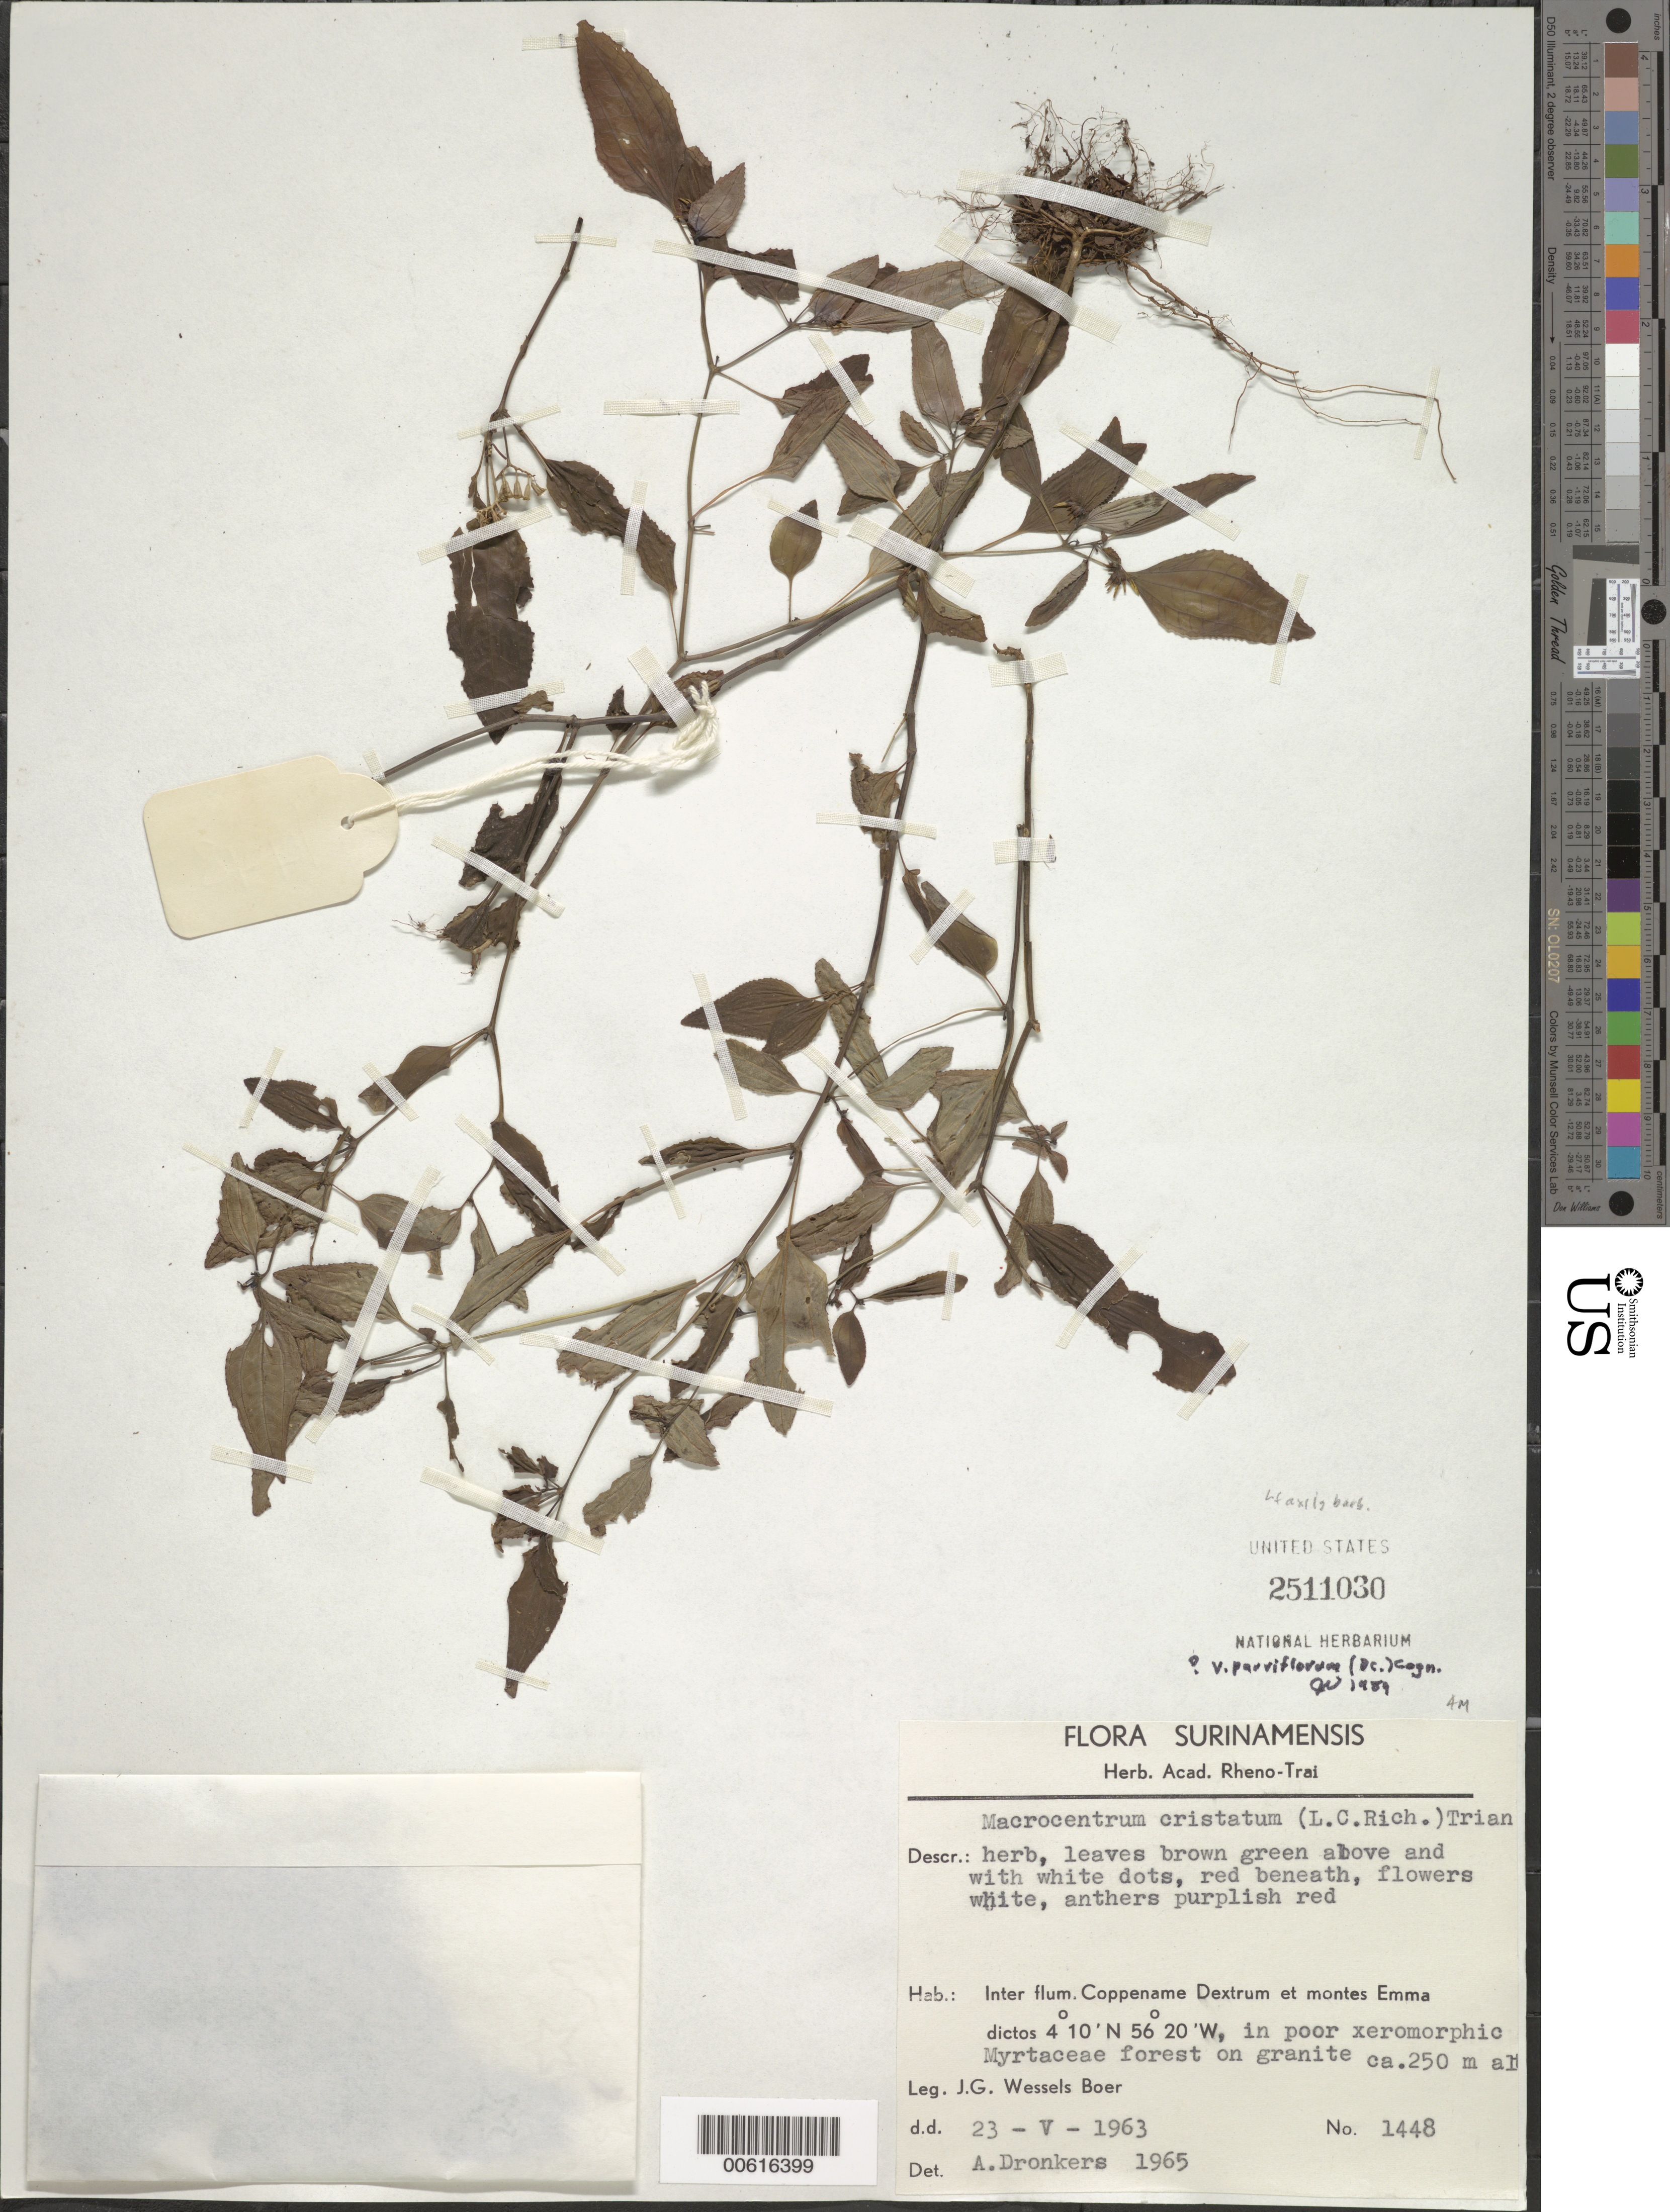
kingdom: Plantae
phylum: Tracheophyta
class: Magnoliopsida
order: Myrtales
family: Melastomataceae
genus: Macrocentrum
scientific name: Macrocentrum cristatum var. parviflorum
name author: (DC.) Cogn.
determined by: Wurdack, John J., (US), US (UNITED STATES)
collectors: J. G. Wessels Boer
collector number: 1448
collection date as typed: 23-May-63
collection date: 1963-05-23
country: Suriname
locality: Coppename Dextrum inter flum. et montes Emma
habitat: Poor xeromorphic Myrtaceae forest on granite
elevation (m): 250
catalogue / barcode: US 2511030